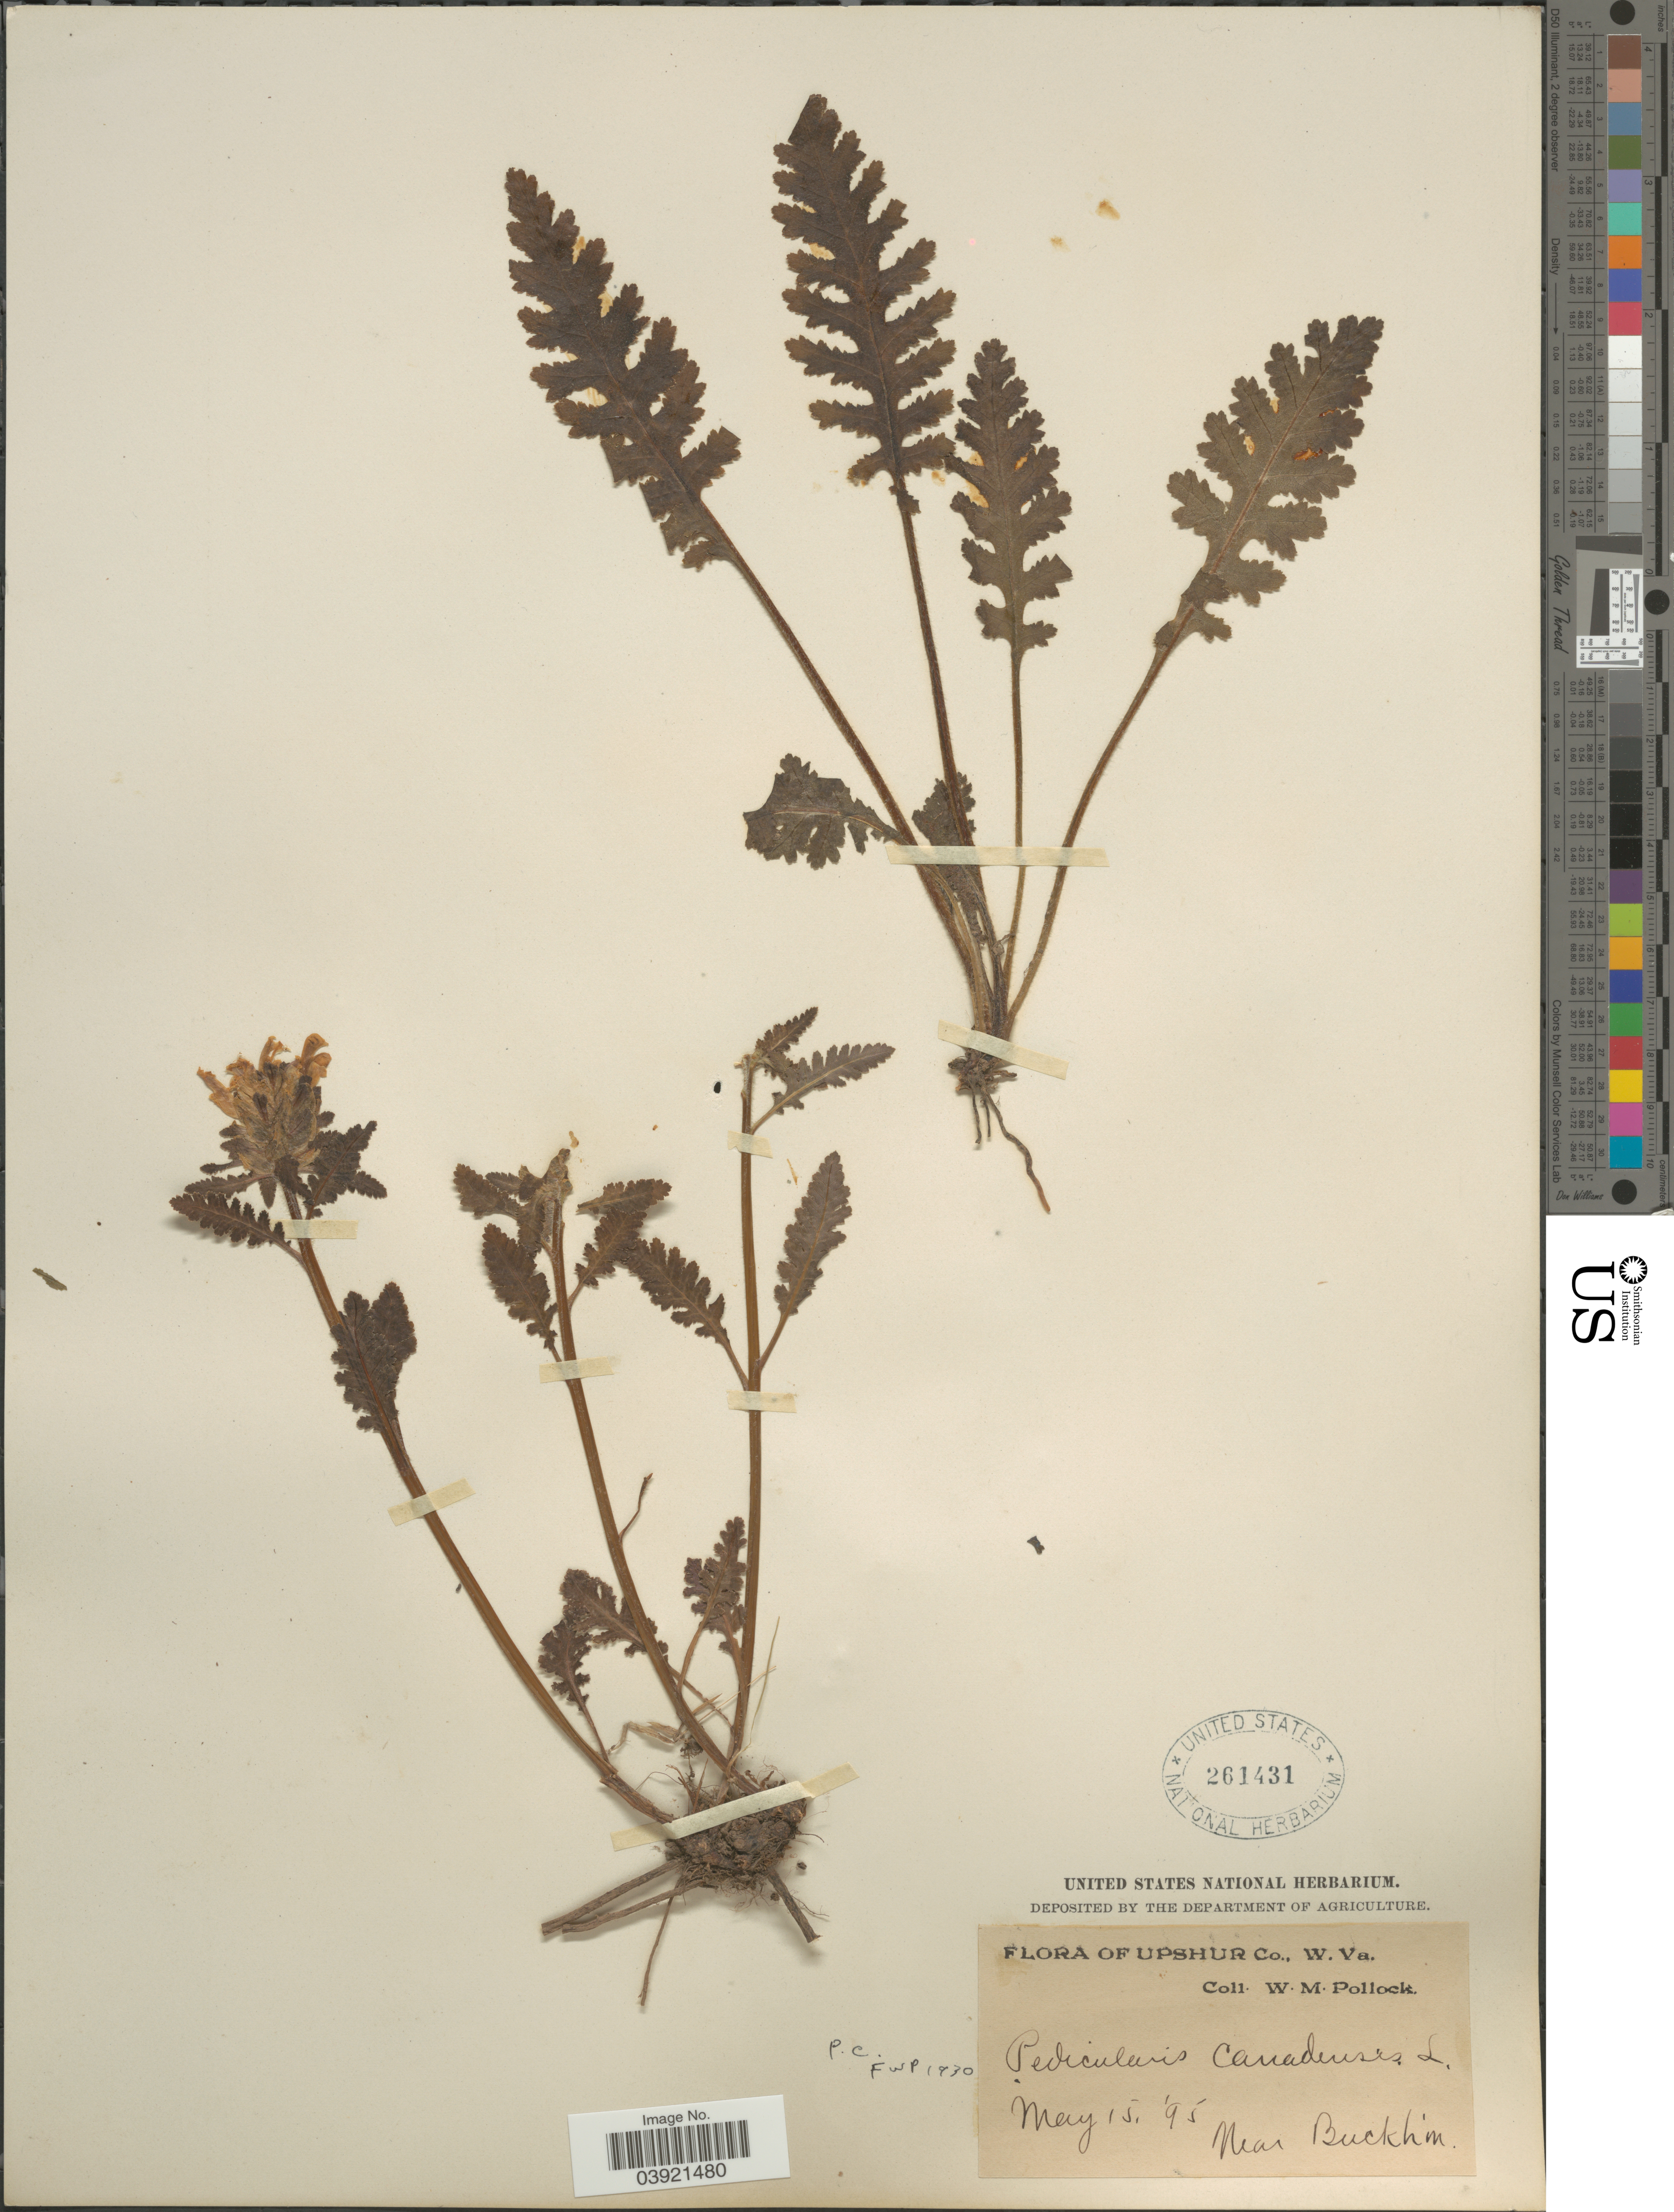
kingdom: Plantae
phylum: Tracheophyta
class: Magnoliopsida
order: Lamiales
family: Orobanchaceae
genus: Pedicularis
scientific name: Pedicularis canadensis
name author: L.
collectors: W. M. Pollock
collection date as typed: Transcribed d/m/y: 15/5/97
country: United States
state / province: West Virginia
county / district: Upshur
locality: Near Bucklin.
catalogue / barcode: US 261431